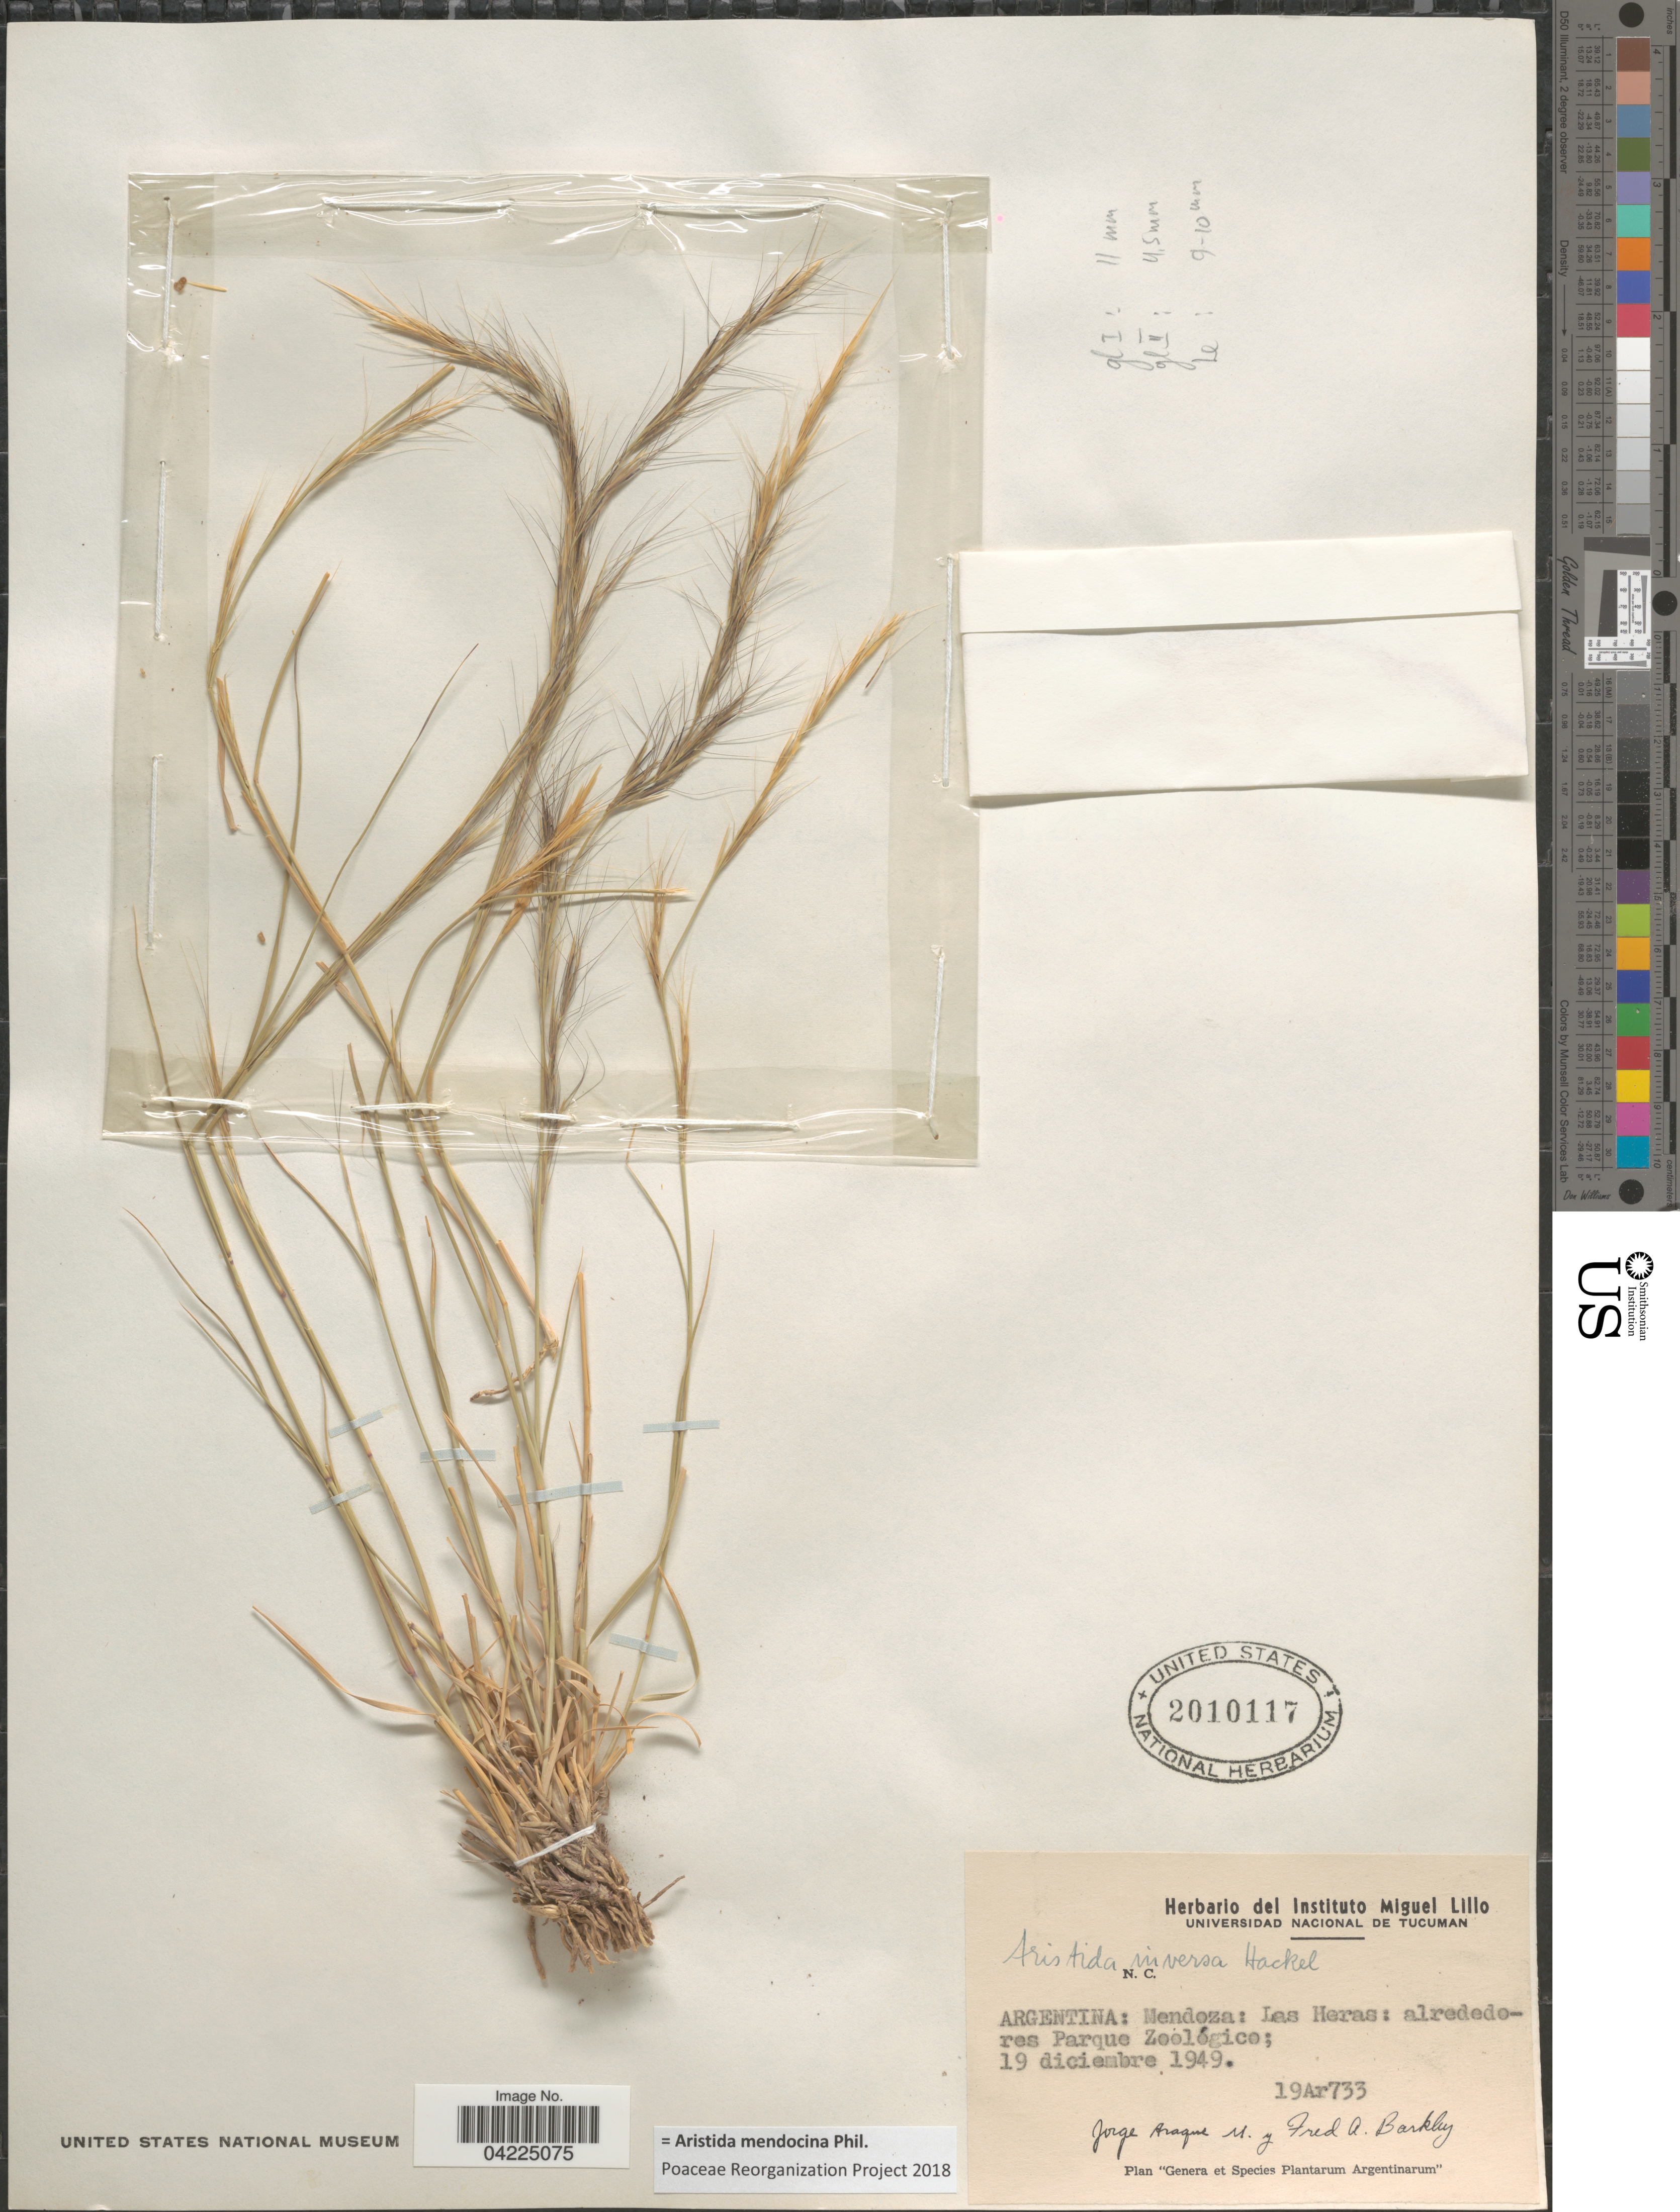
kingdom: Plantae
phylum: Tracheophyta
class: Liliopsida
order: Poales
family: Poaceae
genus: Aristida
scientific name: Aristida mendocina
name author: Phil.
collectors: J. Araque & F. A. Barkley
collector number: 19Ar733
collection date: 1949-12-19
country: Argentina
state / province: Mendoza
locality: Las Heras: alrededores Parque Zoológico.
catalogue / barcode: US 2010117